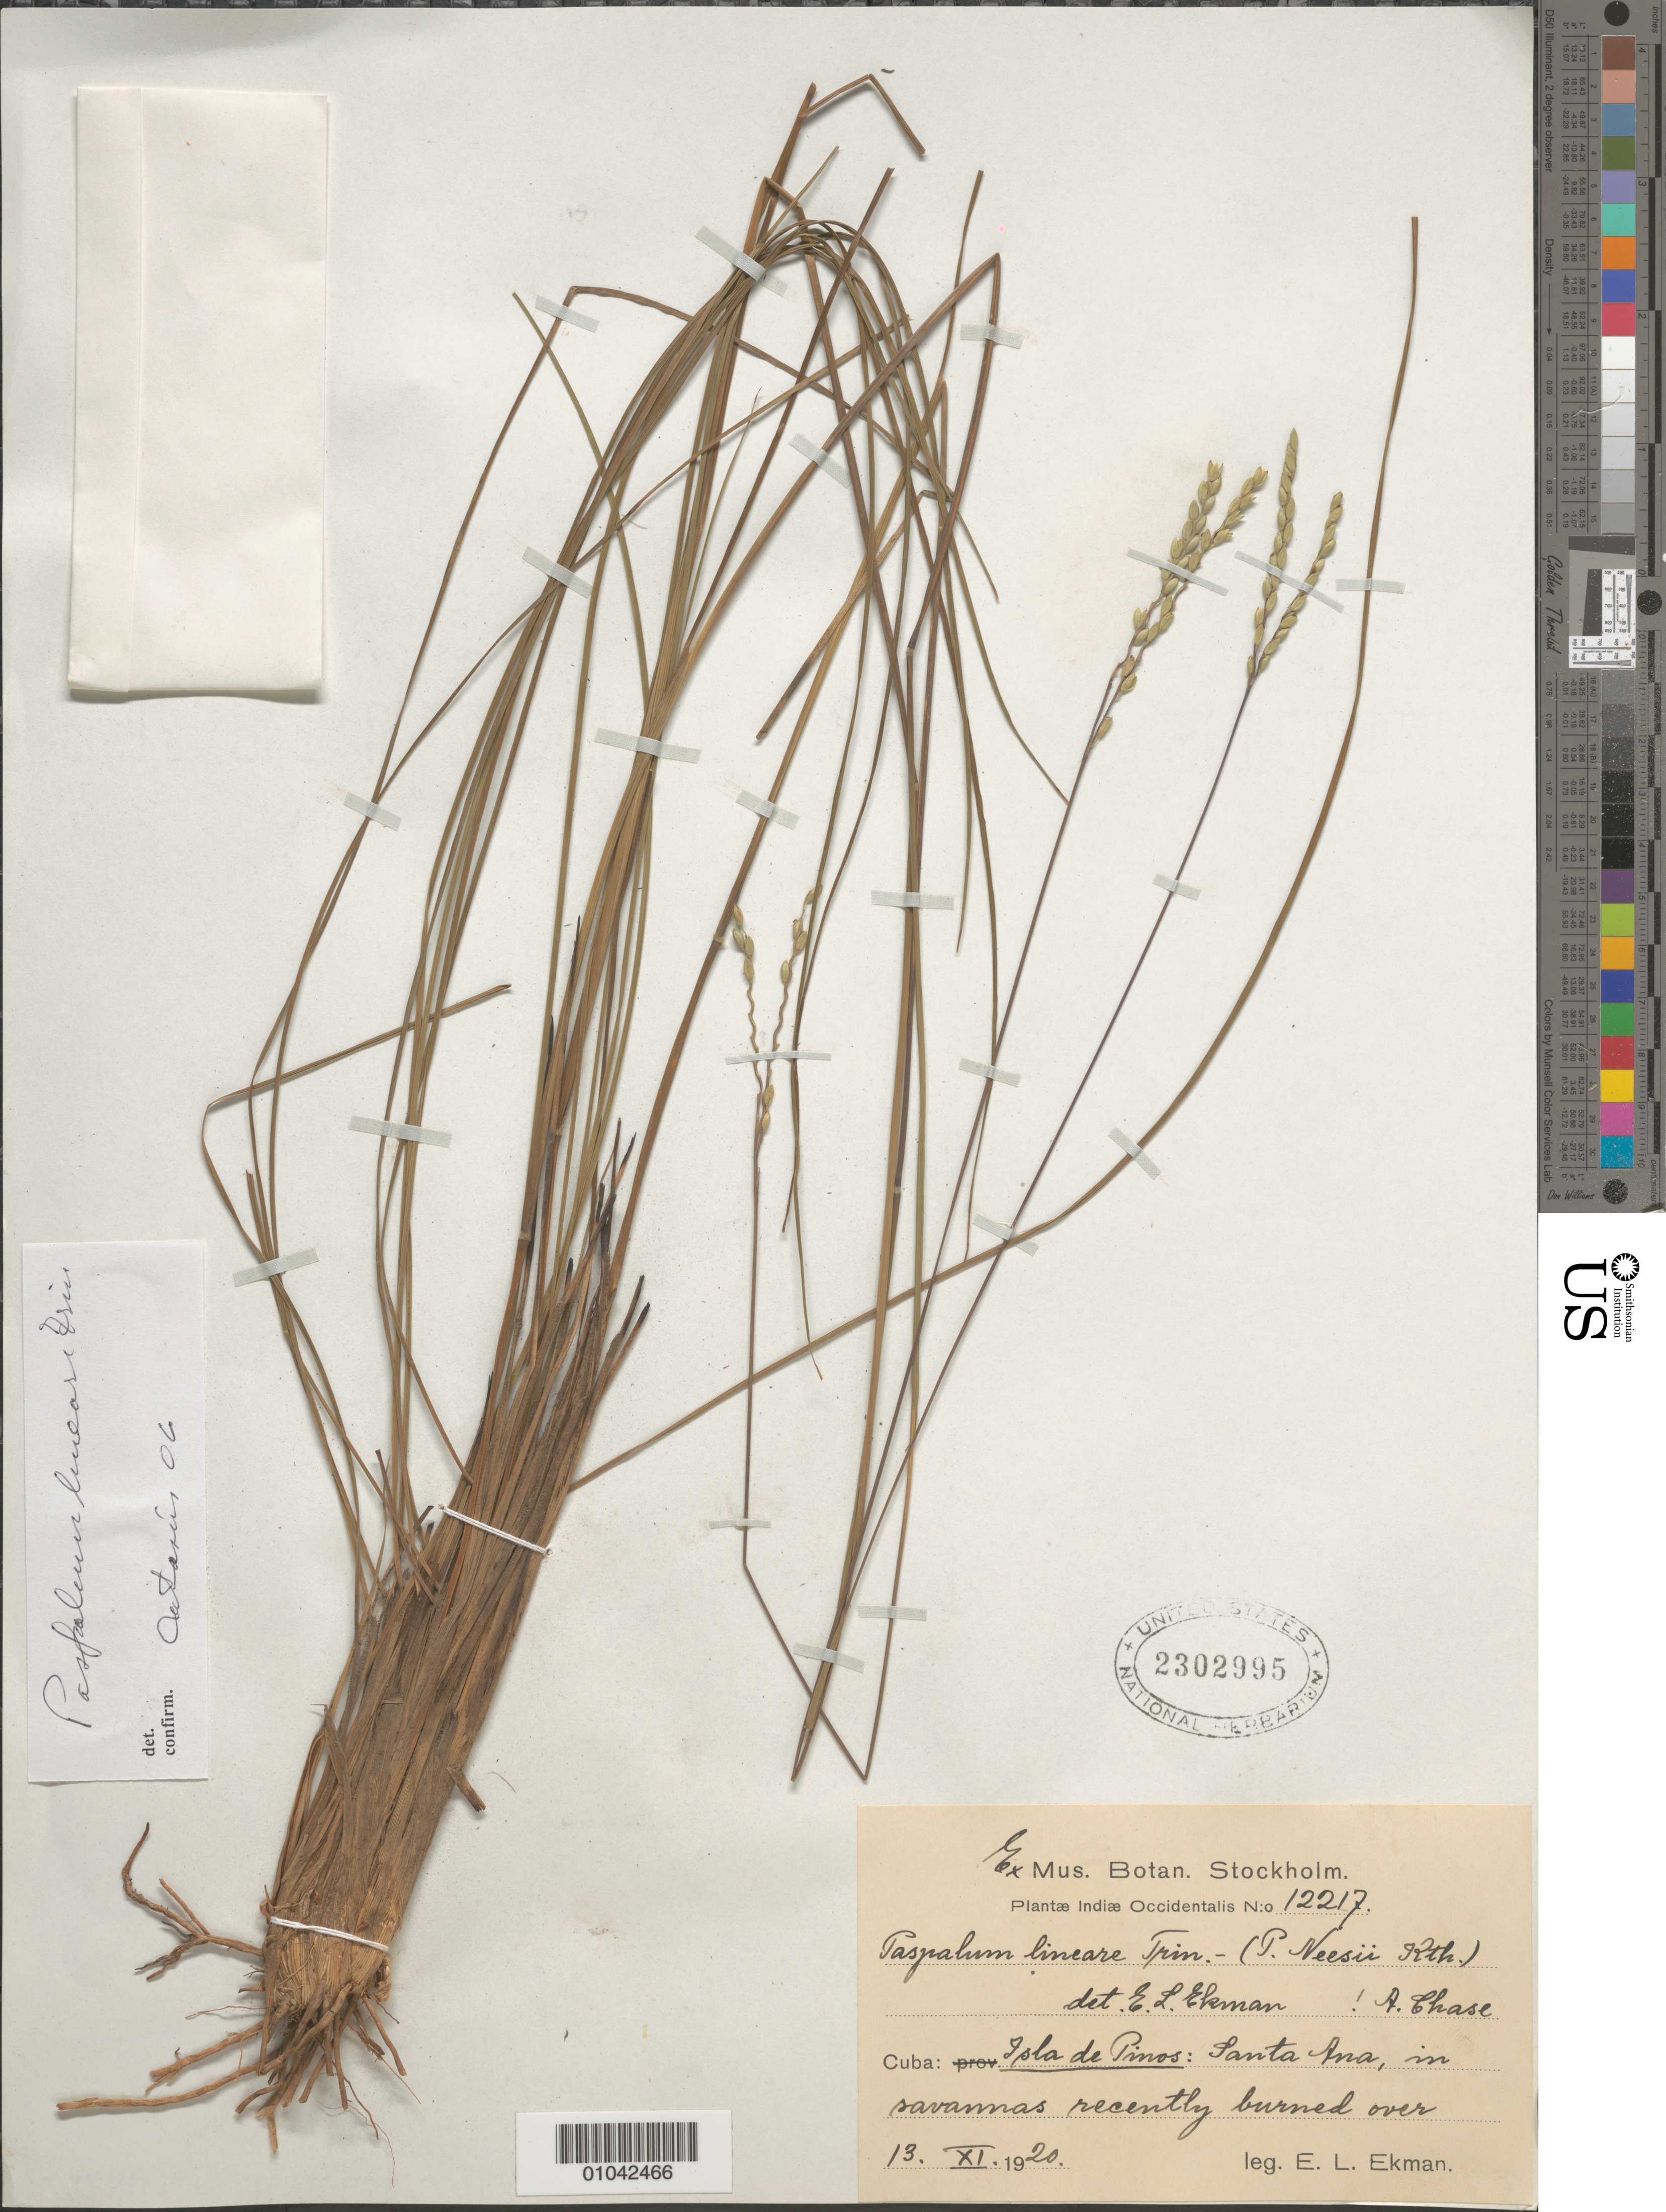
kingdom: Plantae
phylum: Tracheophyta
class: Liliopsida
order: Poales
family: Poaceae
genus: Paspalum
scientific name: Paspalum lineare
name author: Trin.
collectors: E. L. Ekman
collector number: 12217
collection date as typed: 13 Nov 1920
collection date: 1920-11-13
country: Cuba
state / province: Isla de la Juventud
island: Isla de la Juventud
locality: [Isle of Pines], Santa Ana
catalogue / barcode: US 2302995